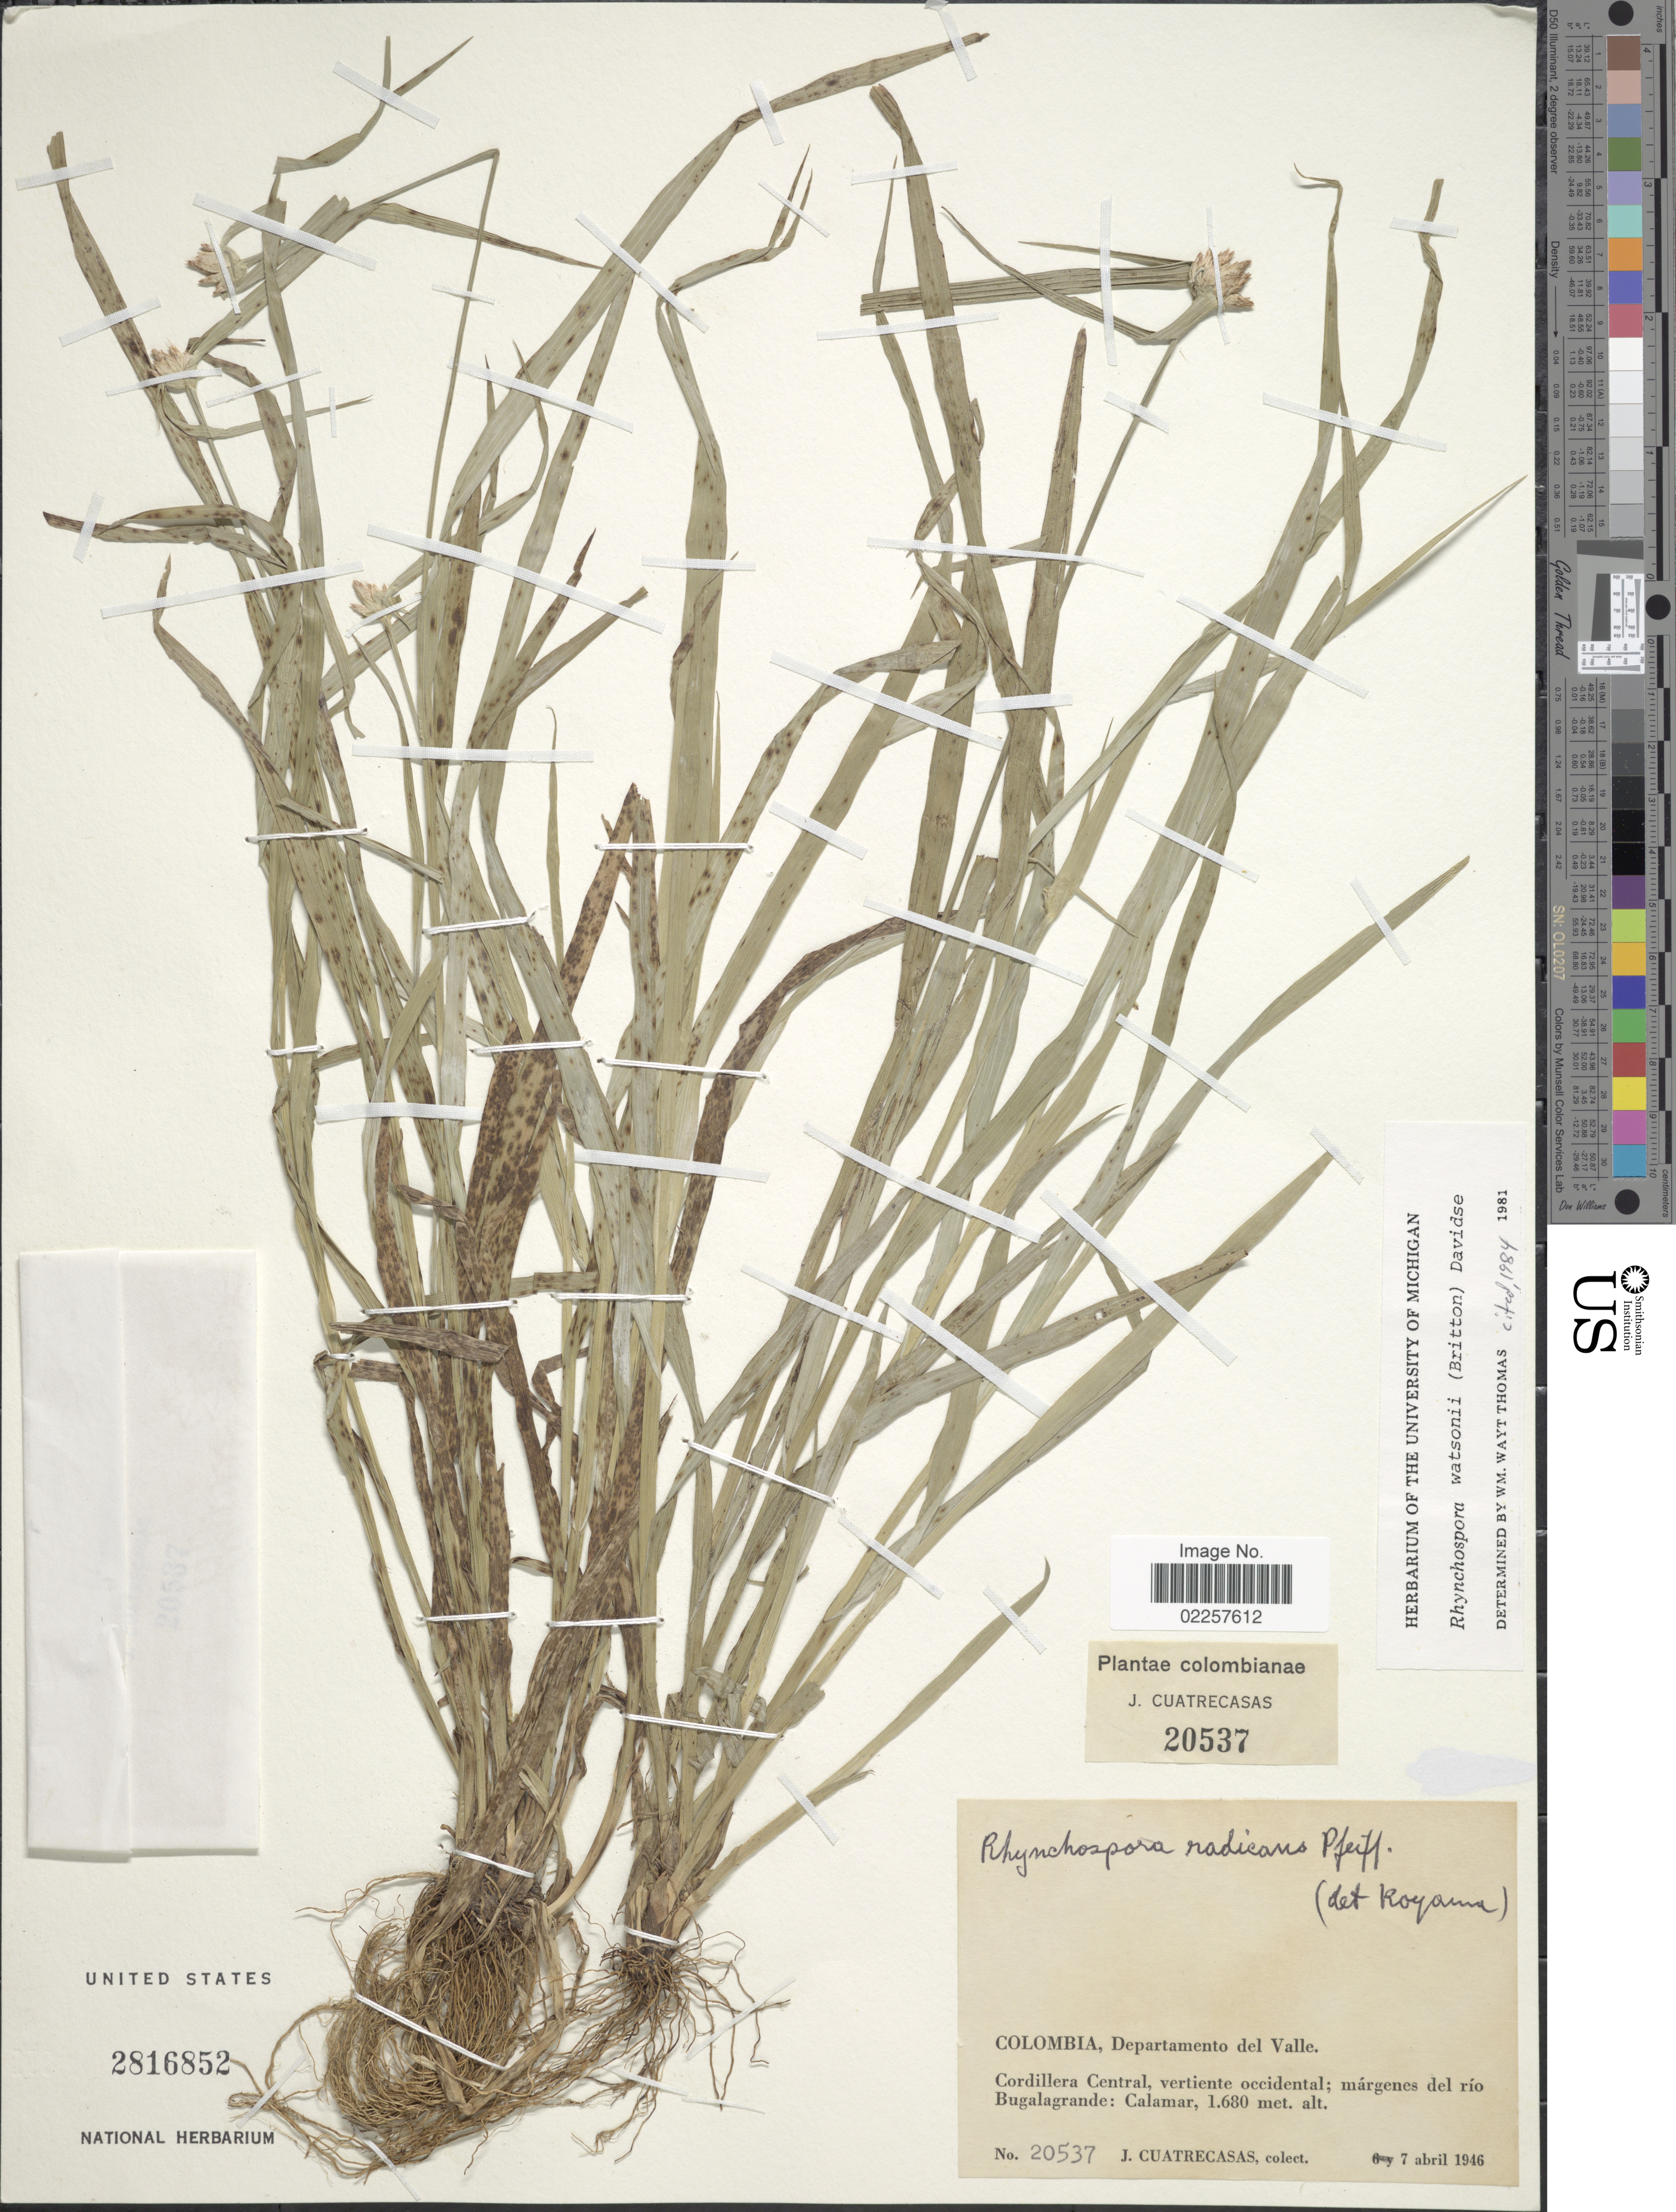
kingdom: Plantae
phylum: Tracheophyta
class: Liliopsida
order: Poales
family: Cyperaceae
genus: Rhynchospora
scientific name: Rhynchospora watsonii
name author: (Britton) Davidse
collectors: J. Cuatrecasas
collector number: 20537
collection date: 1946-04-07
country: Colombia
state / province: Valle del Cauca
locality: Departamento del Valle, Cordillera Central, vertiente occidentall margenes del rio Bugalagrande: Calamar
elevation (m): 1680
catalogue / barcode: US 2816852